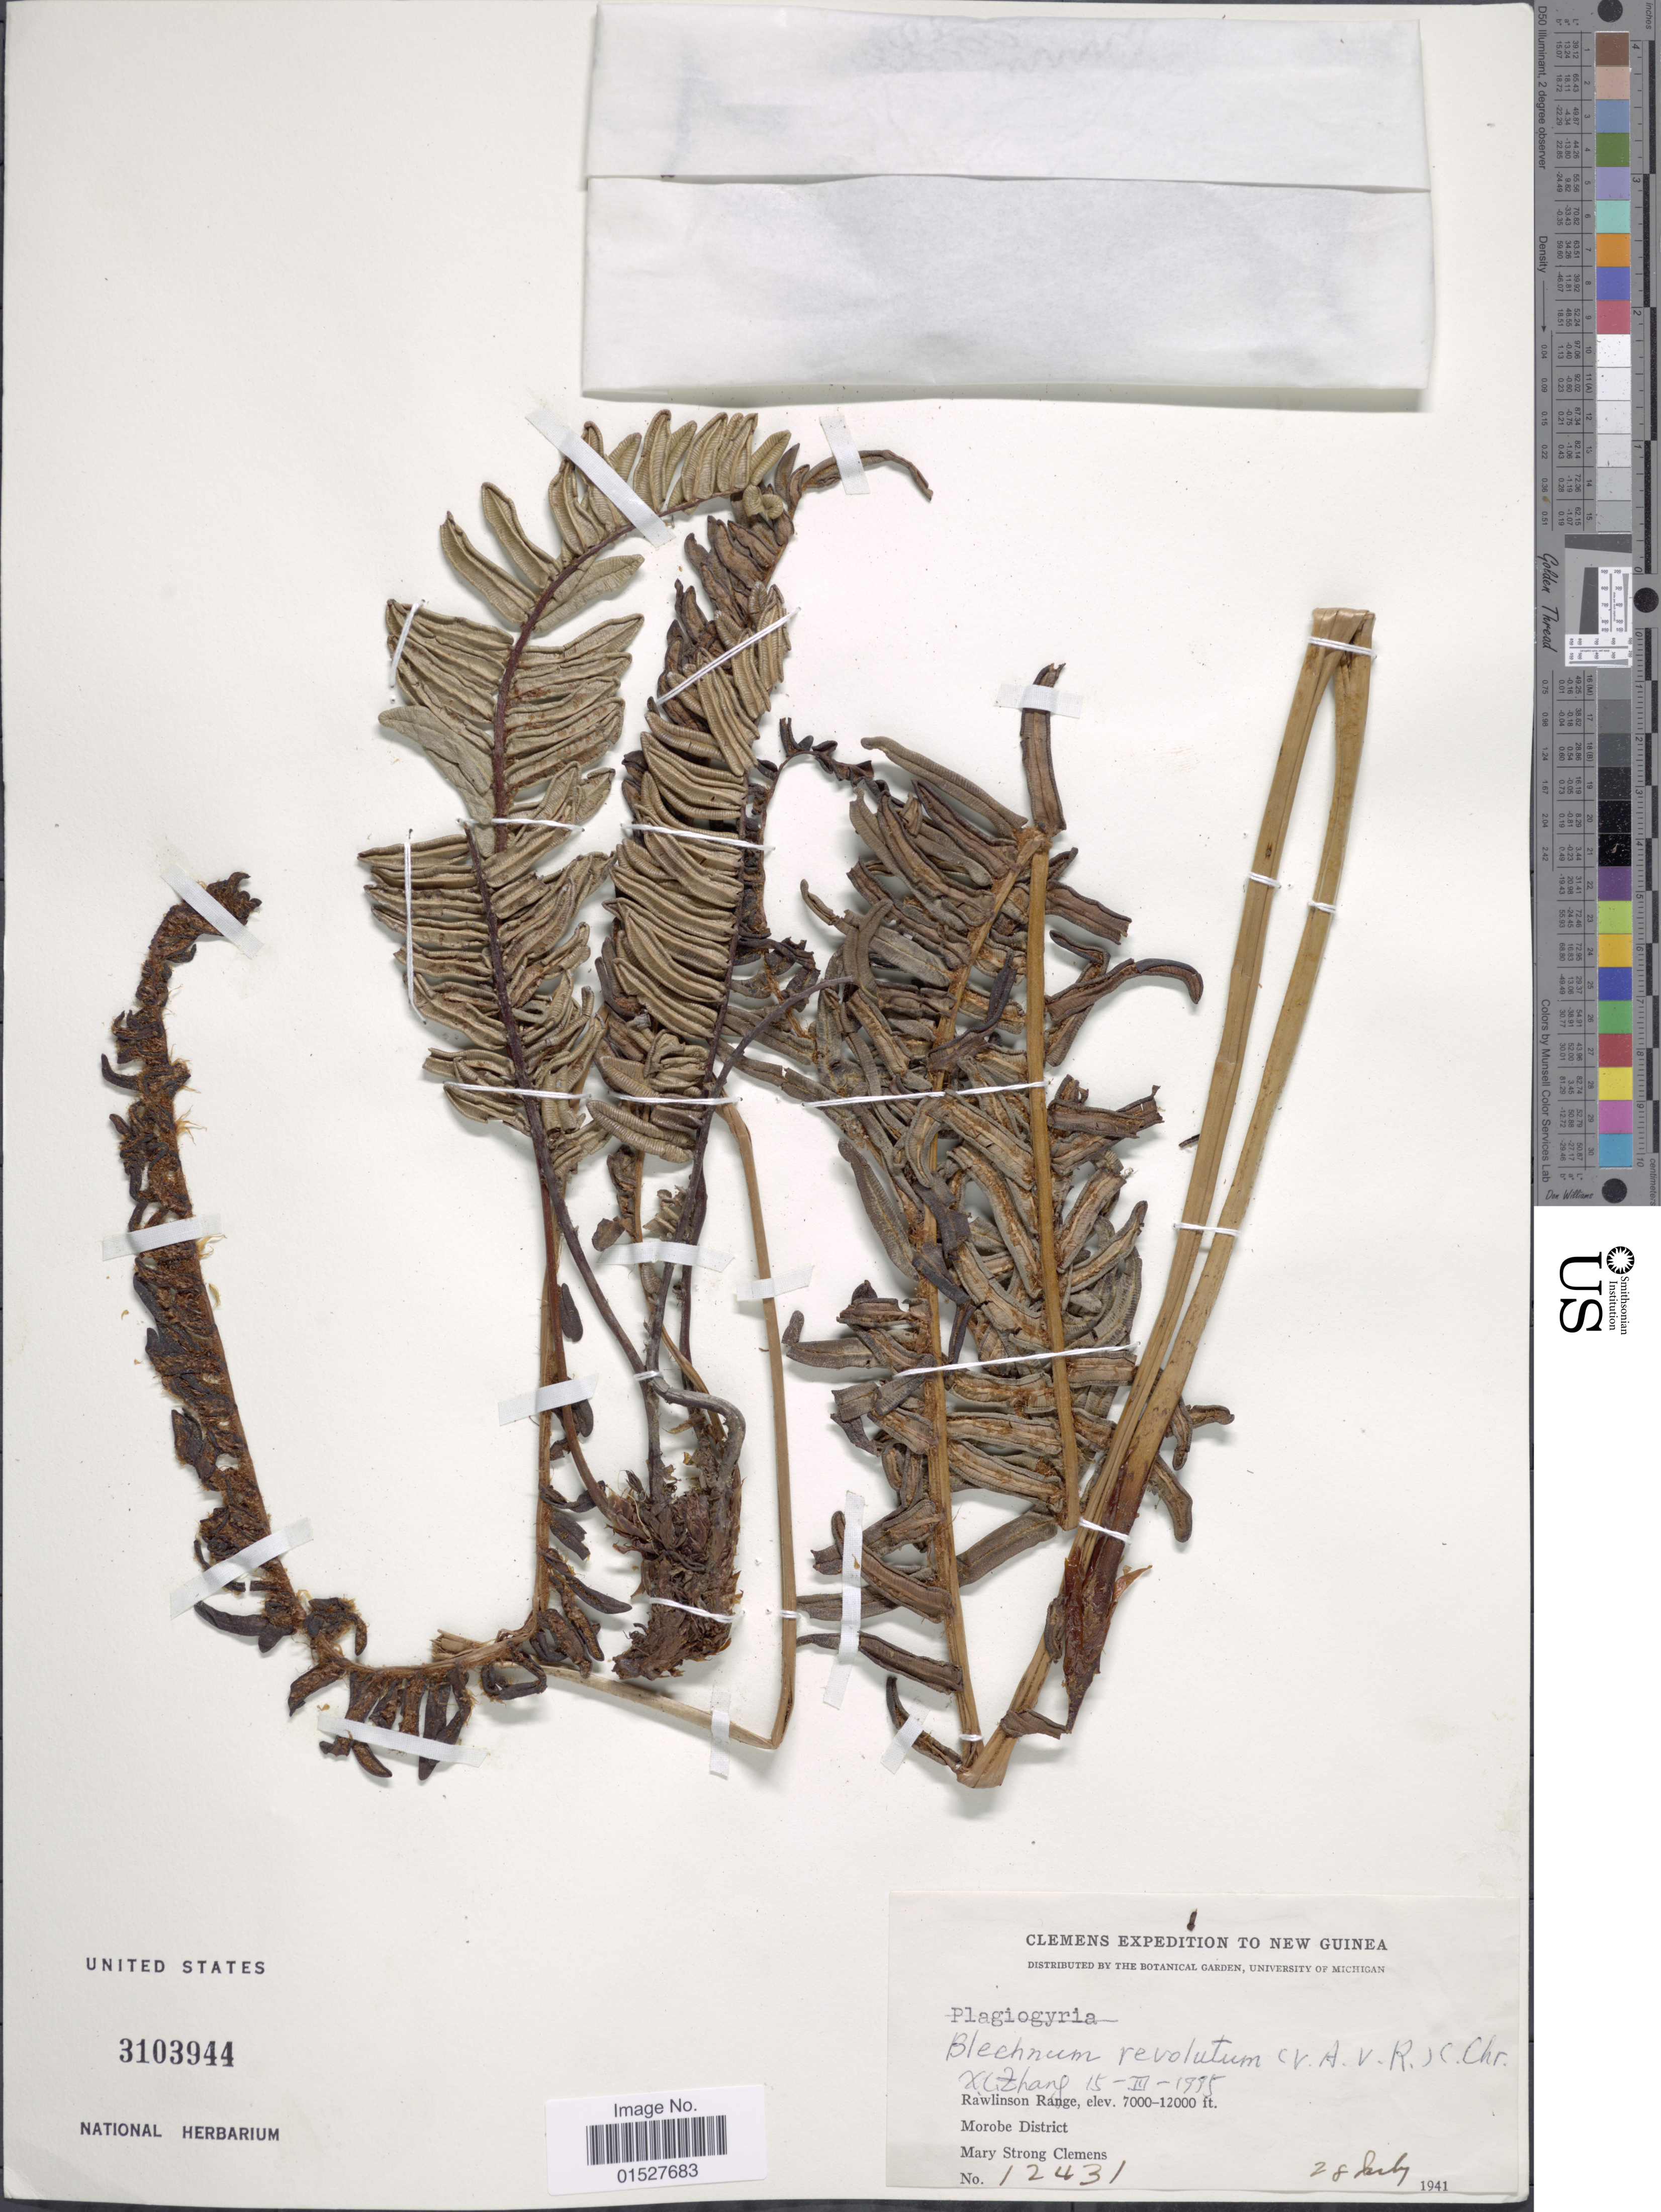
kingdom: Plantae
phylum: Tracheophyta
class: Polypodiopsida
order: Polypodiales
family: Blechnaceae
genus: Blechnum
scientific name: Blechnum revolutum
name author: (Alderw.) C. Chr.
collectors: M. S. Clemens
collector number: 12431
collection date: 1941-07-28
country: Papua New Guinea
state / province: Morobe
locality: New Guinea. Rawlinson Range. Morobe District.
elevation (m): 2134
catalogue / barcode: US 3103944